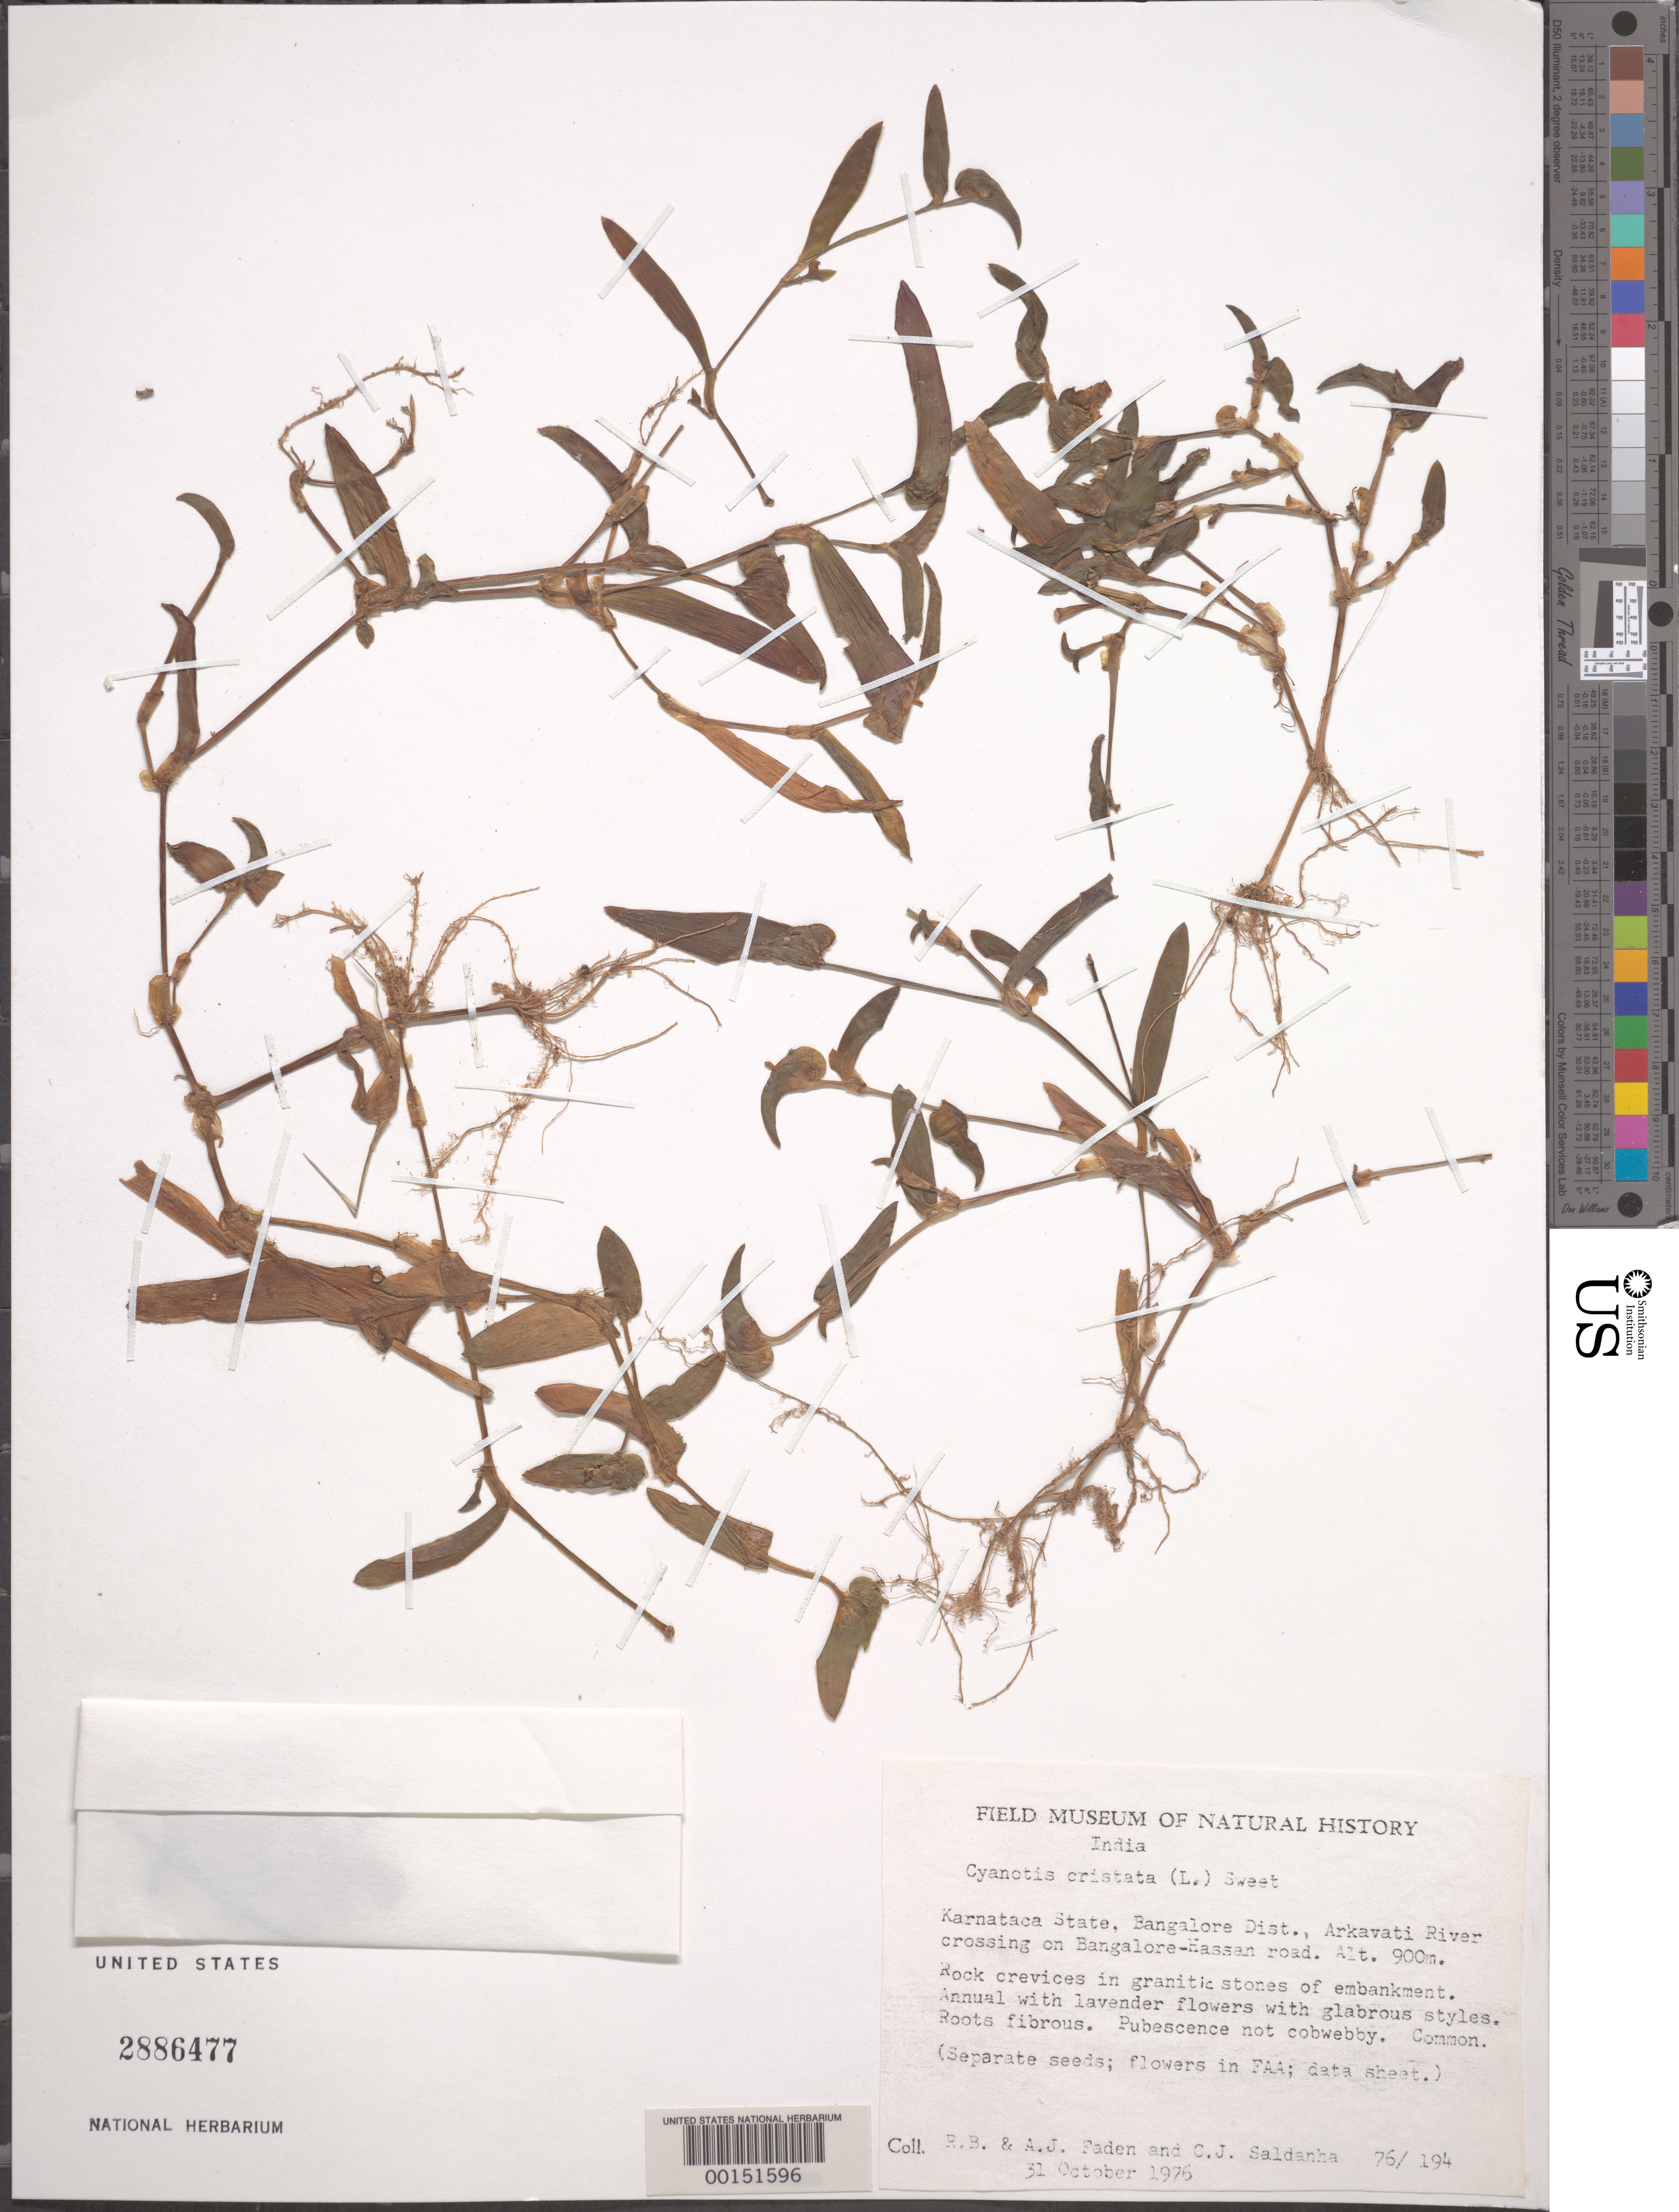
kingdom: Plantae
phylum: Tracheophyta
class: Liliopsida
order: Commelinales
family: Commelinaceae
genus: Cyanotis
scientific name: Cyanotis cristata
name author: (L.) D. Don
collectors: R. B. Faden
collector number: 76/194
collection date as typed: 31 Oct 1976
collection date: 1976-10-31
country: India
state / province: Karnataka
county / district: Bangalore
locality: Arkarati river, mysore state [mysore state = karnataka.]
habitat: Rock crevices, granite embankment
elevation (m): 900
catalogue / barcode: US 2886477